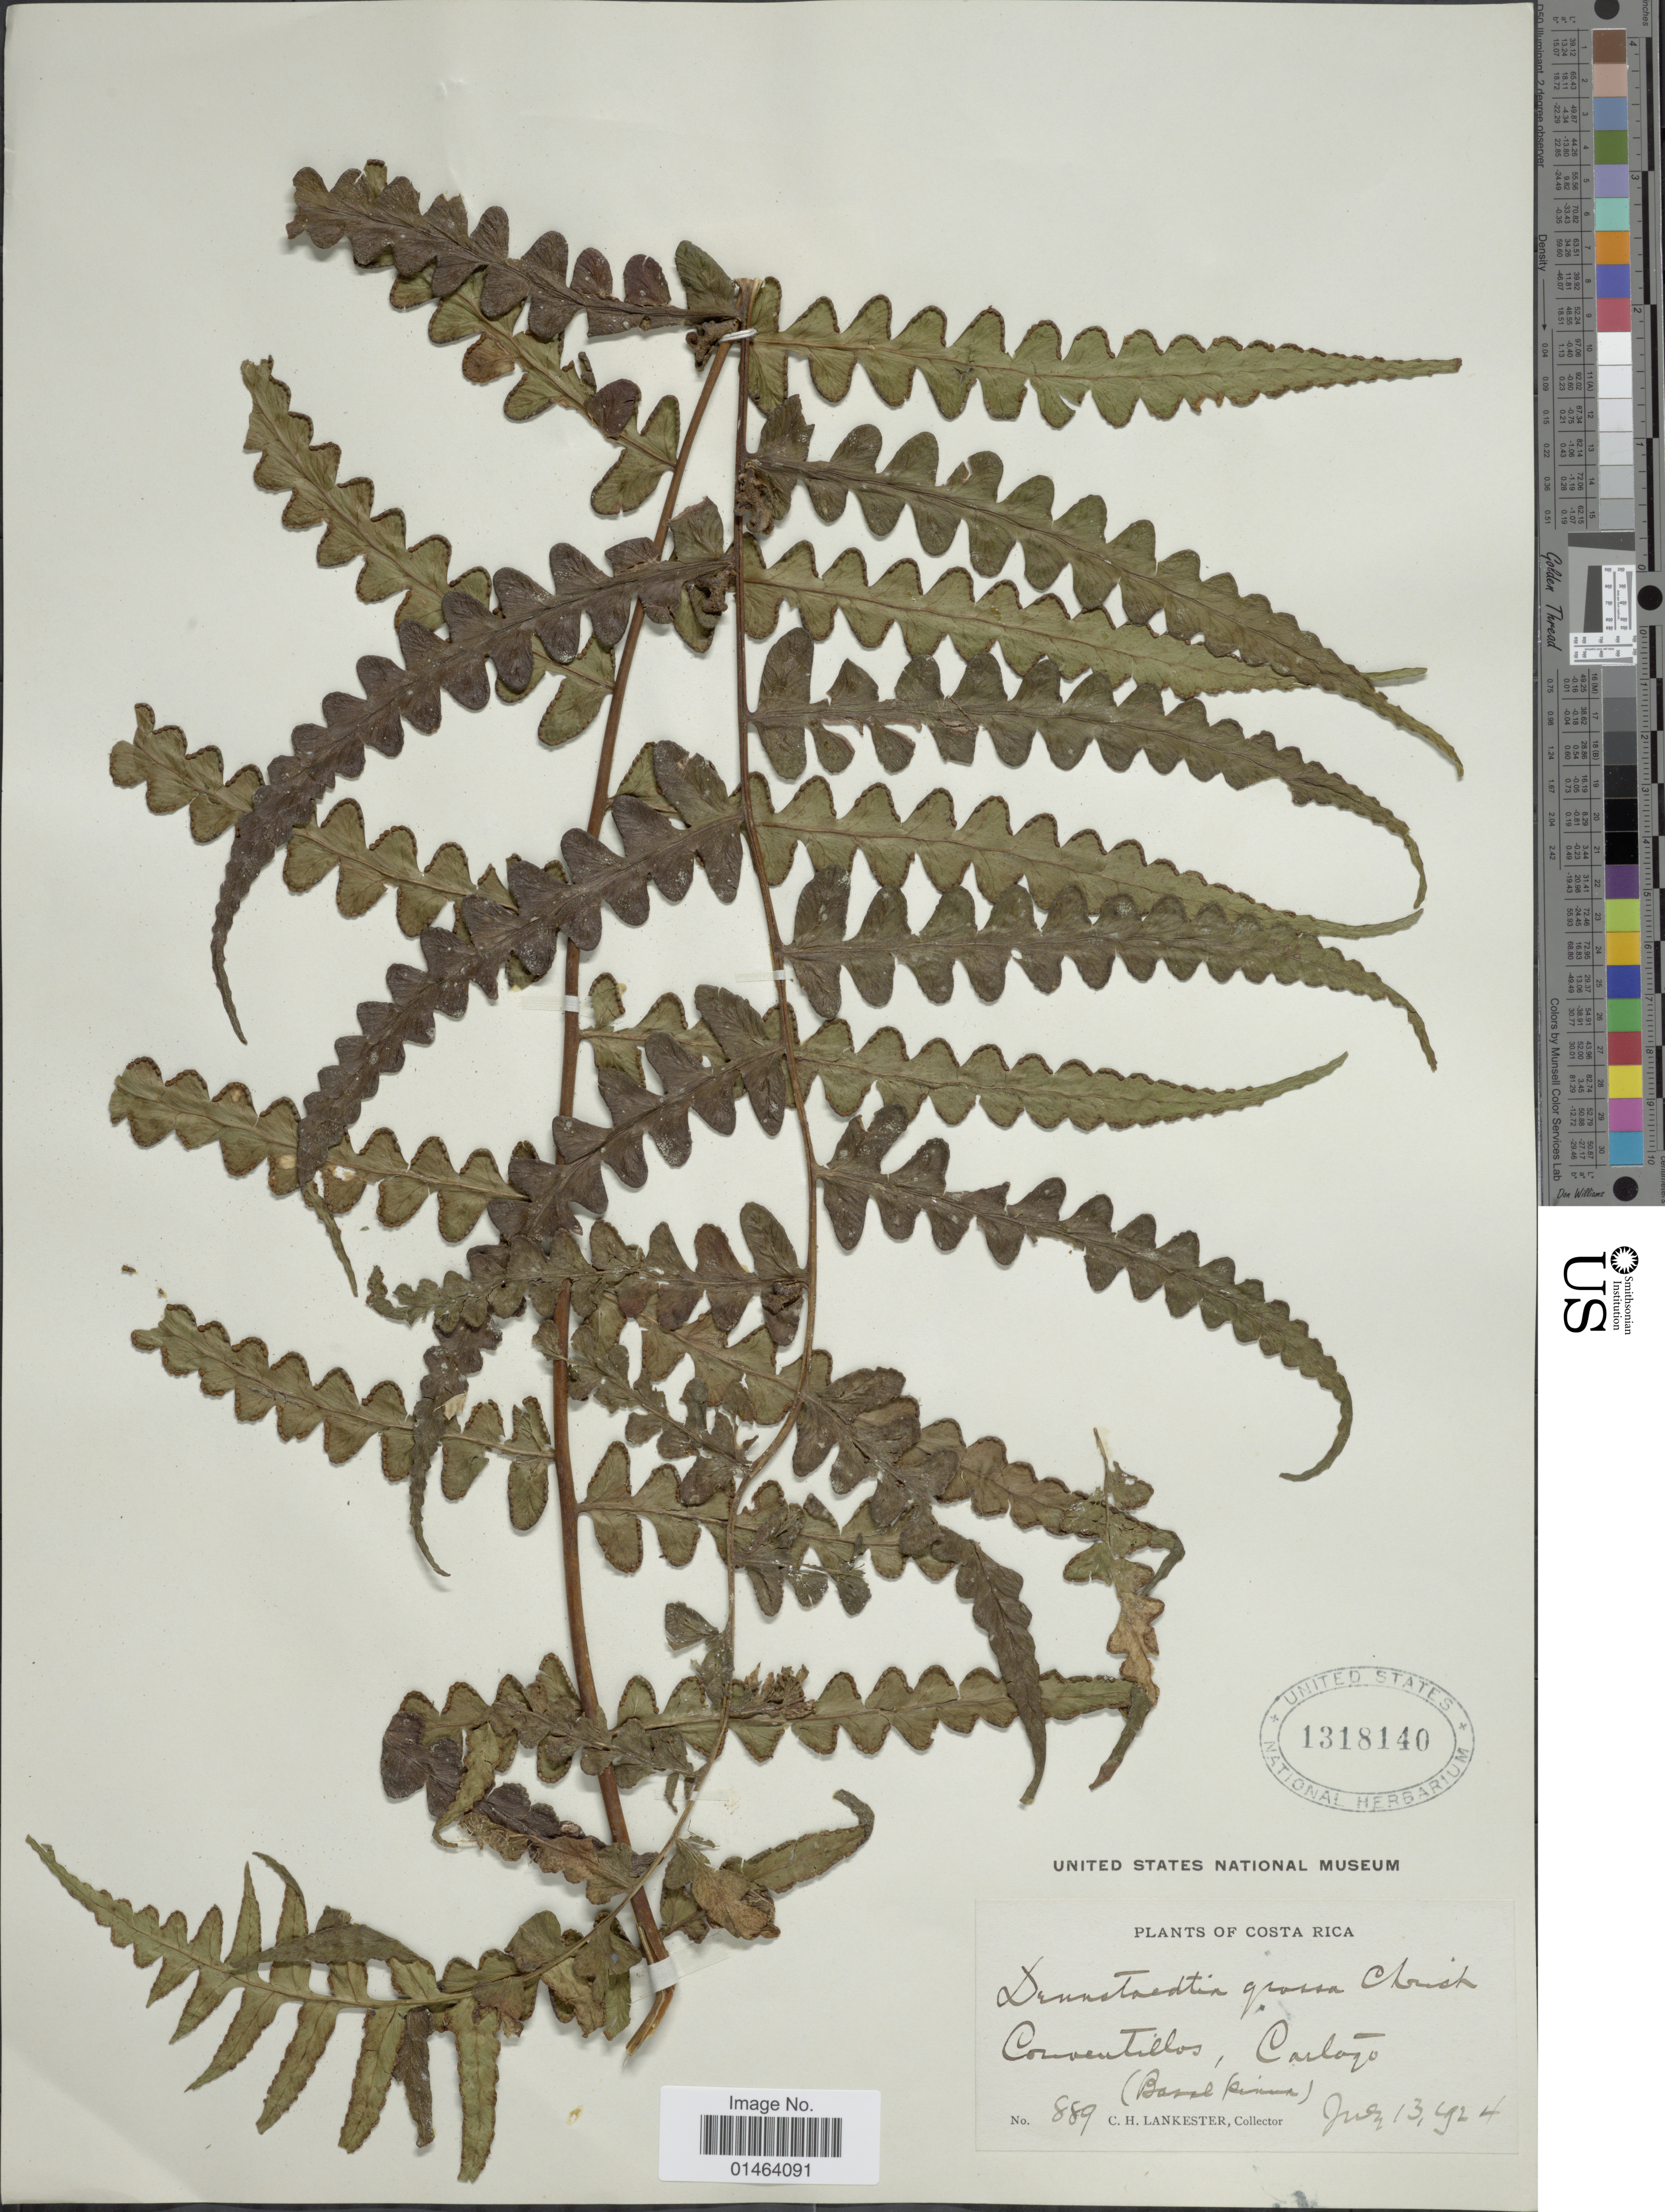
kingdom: Plantae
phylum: Tracheophyta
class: Polypodiopsida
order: Polypodiales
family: Dennstaedtiaceae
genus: Dennstaedtia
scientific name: Dennstaedtia coronata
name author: (Sodiro) C. Chr.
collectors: C. H. Lankester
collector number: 889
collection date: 1924-07-13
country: Costa Rica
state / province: Cartago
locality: Conventillos, Cartago.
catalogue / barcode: US 1318140